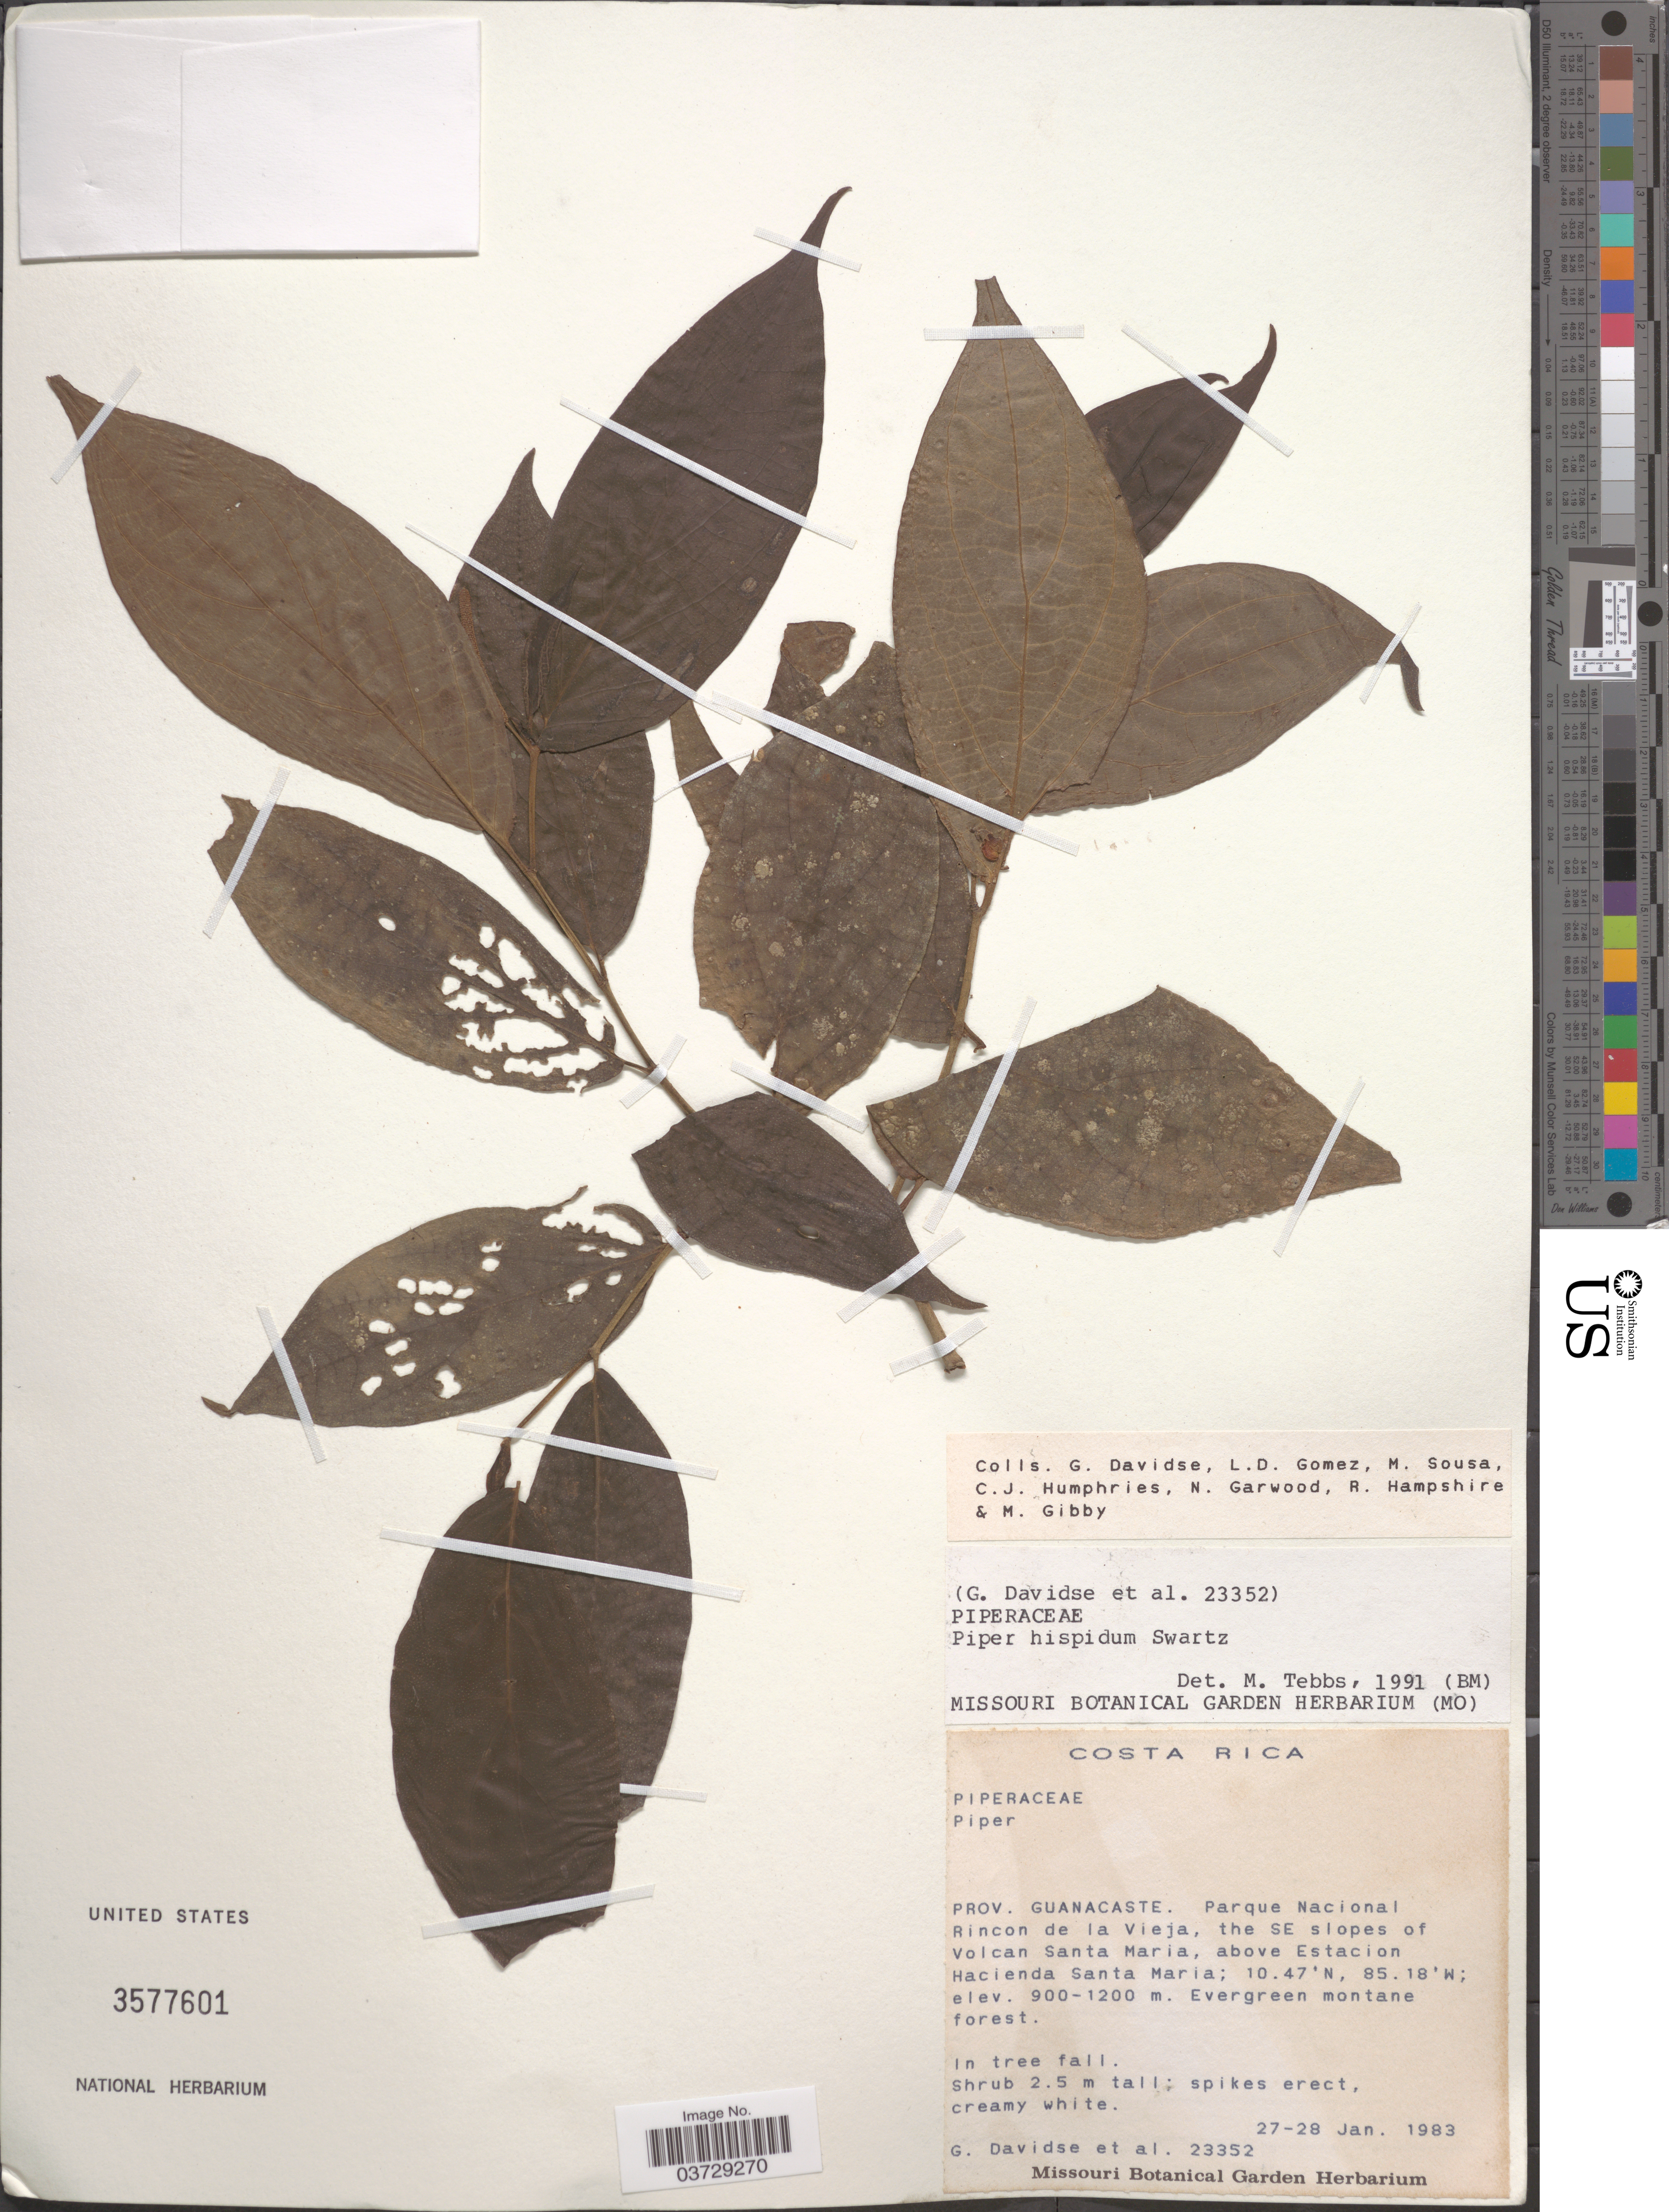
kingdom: Plantae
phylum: Tracheophyta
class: Magnoliopsida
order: Piperales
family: Piperaceae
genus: Piper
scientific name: Piper hispidum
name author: Sw.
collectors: G. Davidse, L. D. Gómez, M. Sousa, C. J. Humphries & et al.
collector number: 23352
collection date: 1983-01-27/1983-01-28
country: Costa Rica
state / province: Guanacaste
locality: Parque Nacional Rincon de la Vieja, the SE slopes of Volcan Santa Maria, above Estacion Hacienda Santa Maria.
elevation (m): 900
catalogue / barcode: US 3577601